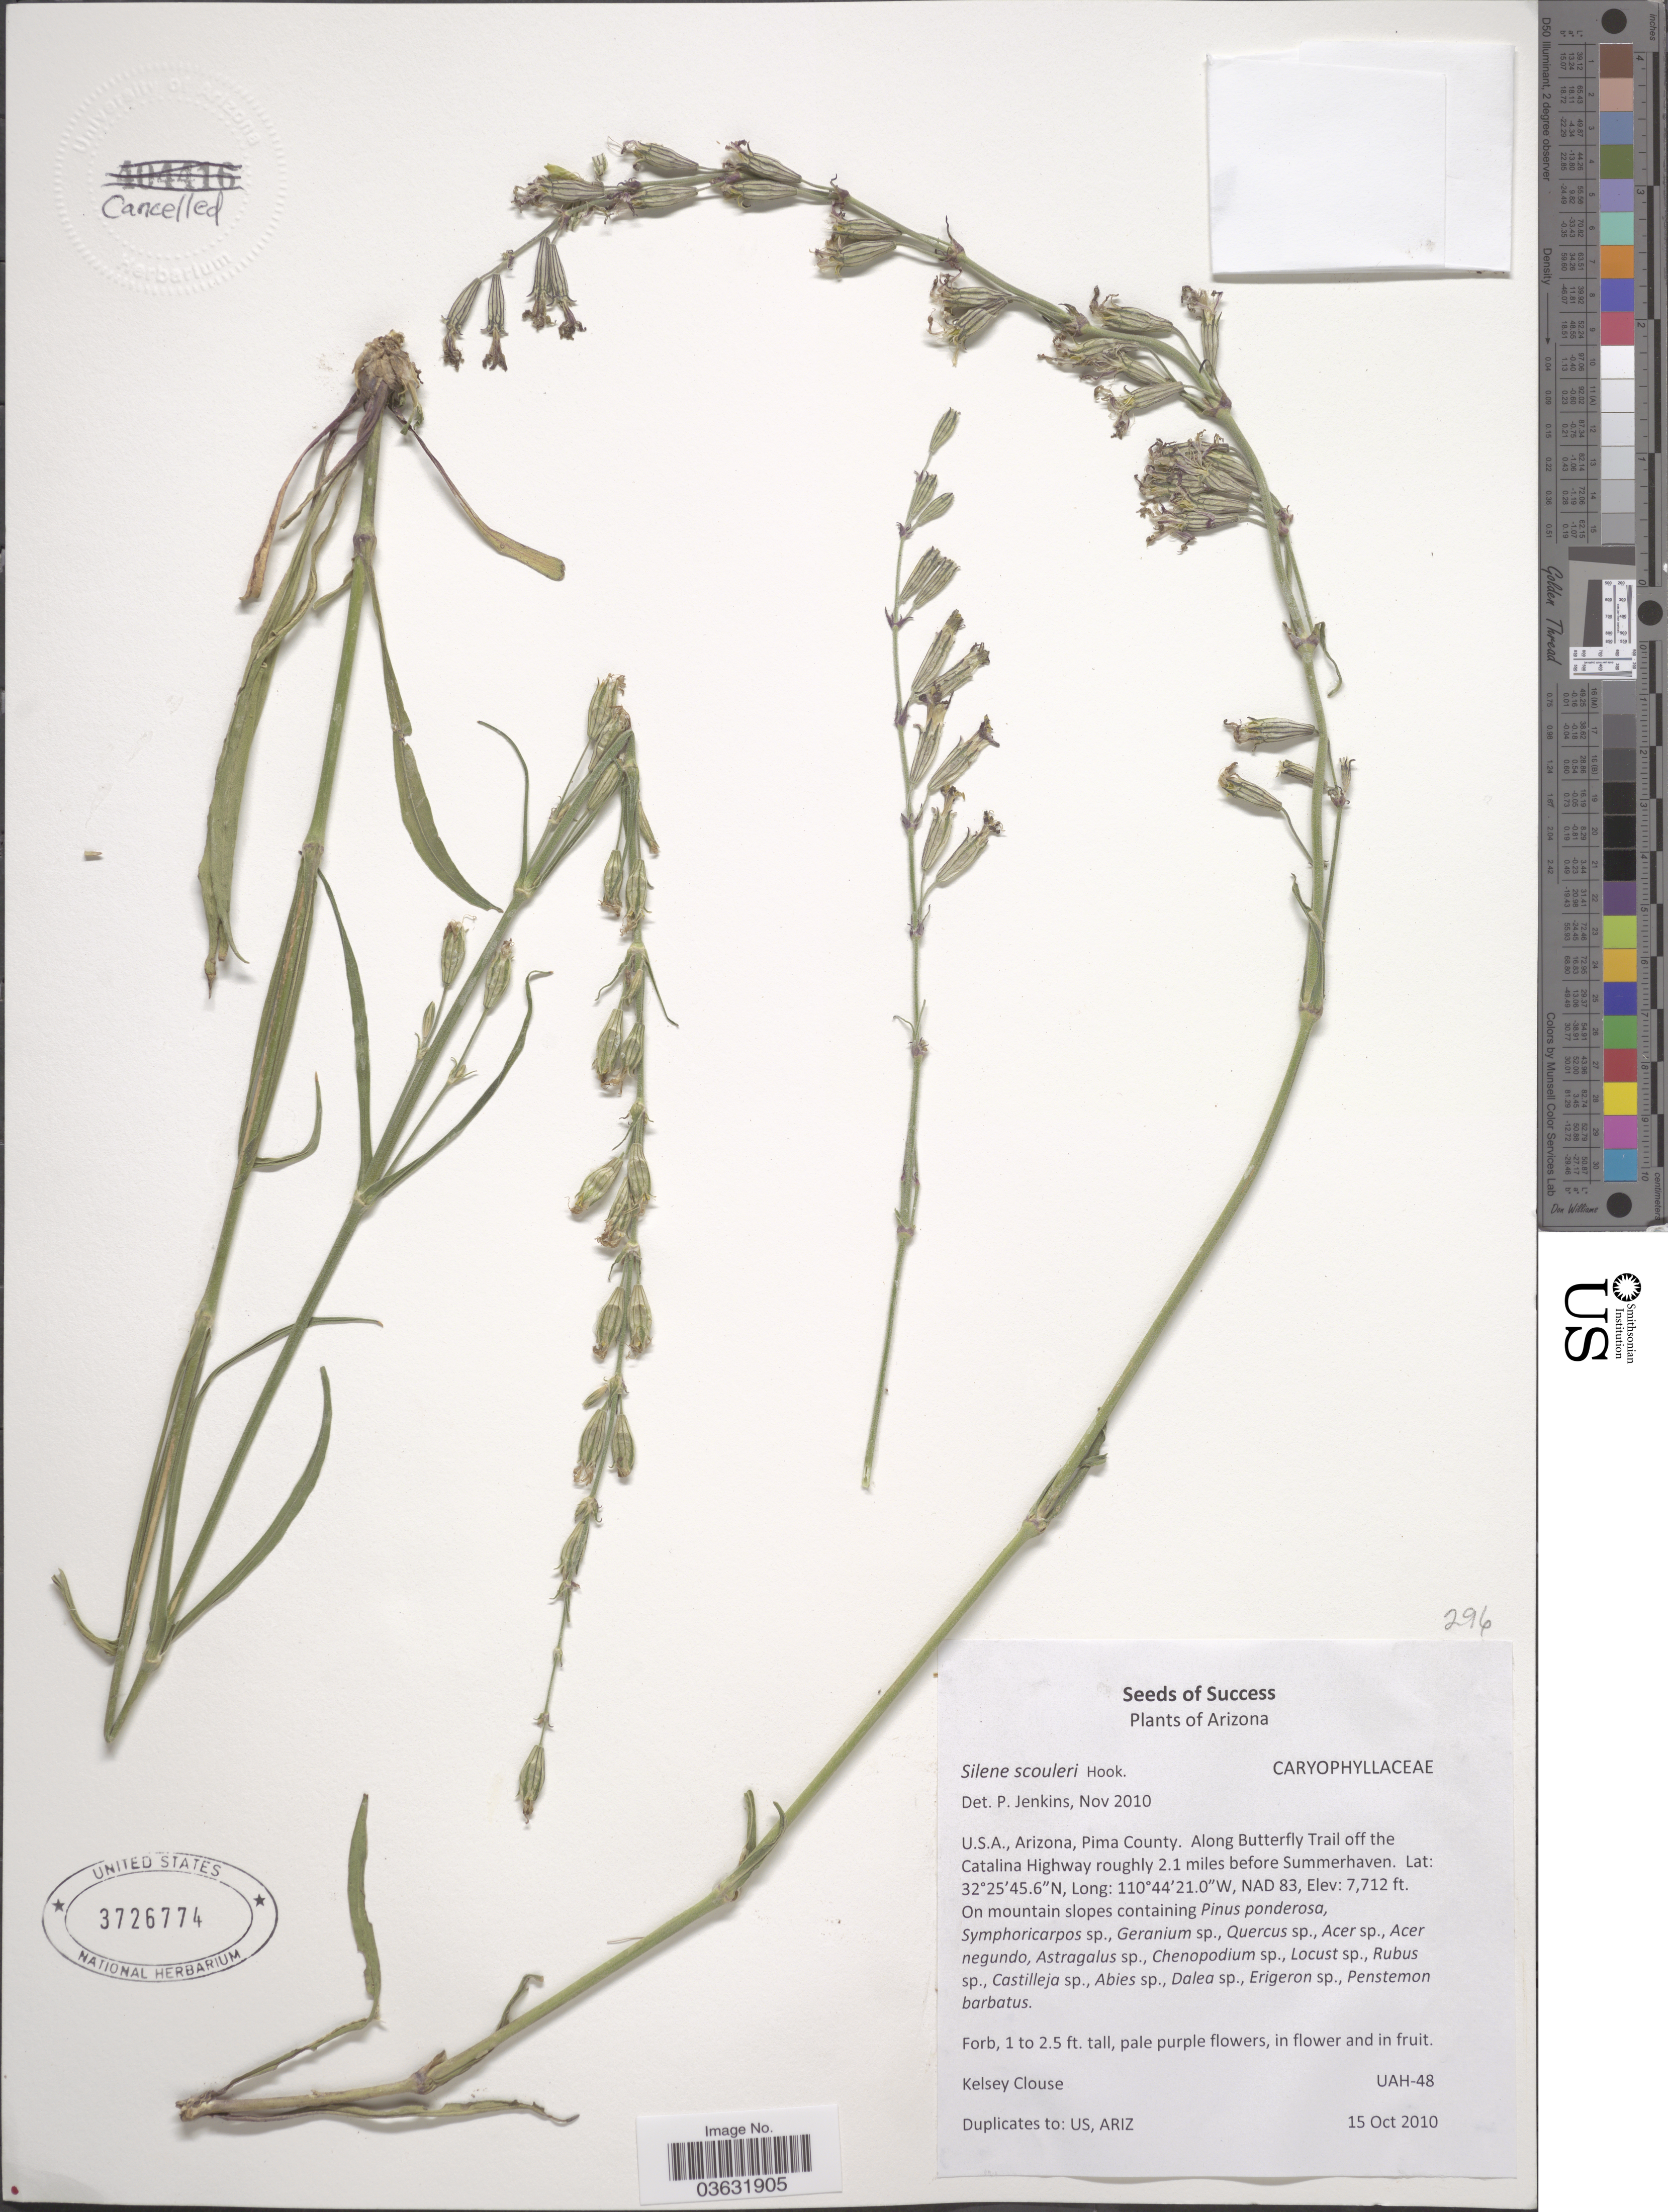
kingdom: Plantae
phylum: Tracheophyta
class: Magnoliopsida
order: Caryophyllales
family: Caryophyllaceae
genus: Silene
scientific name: Silene scouleri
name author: Hook.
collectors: K. Clouse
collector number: UAH-48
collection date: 2010-10-15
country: United States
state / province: Arizona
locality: Pima County. Along Butterfly Trail off the Catalina Highway roughly 2.1 miles before Summerhaven.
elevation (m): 2351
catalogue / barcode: US 3726774